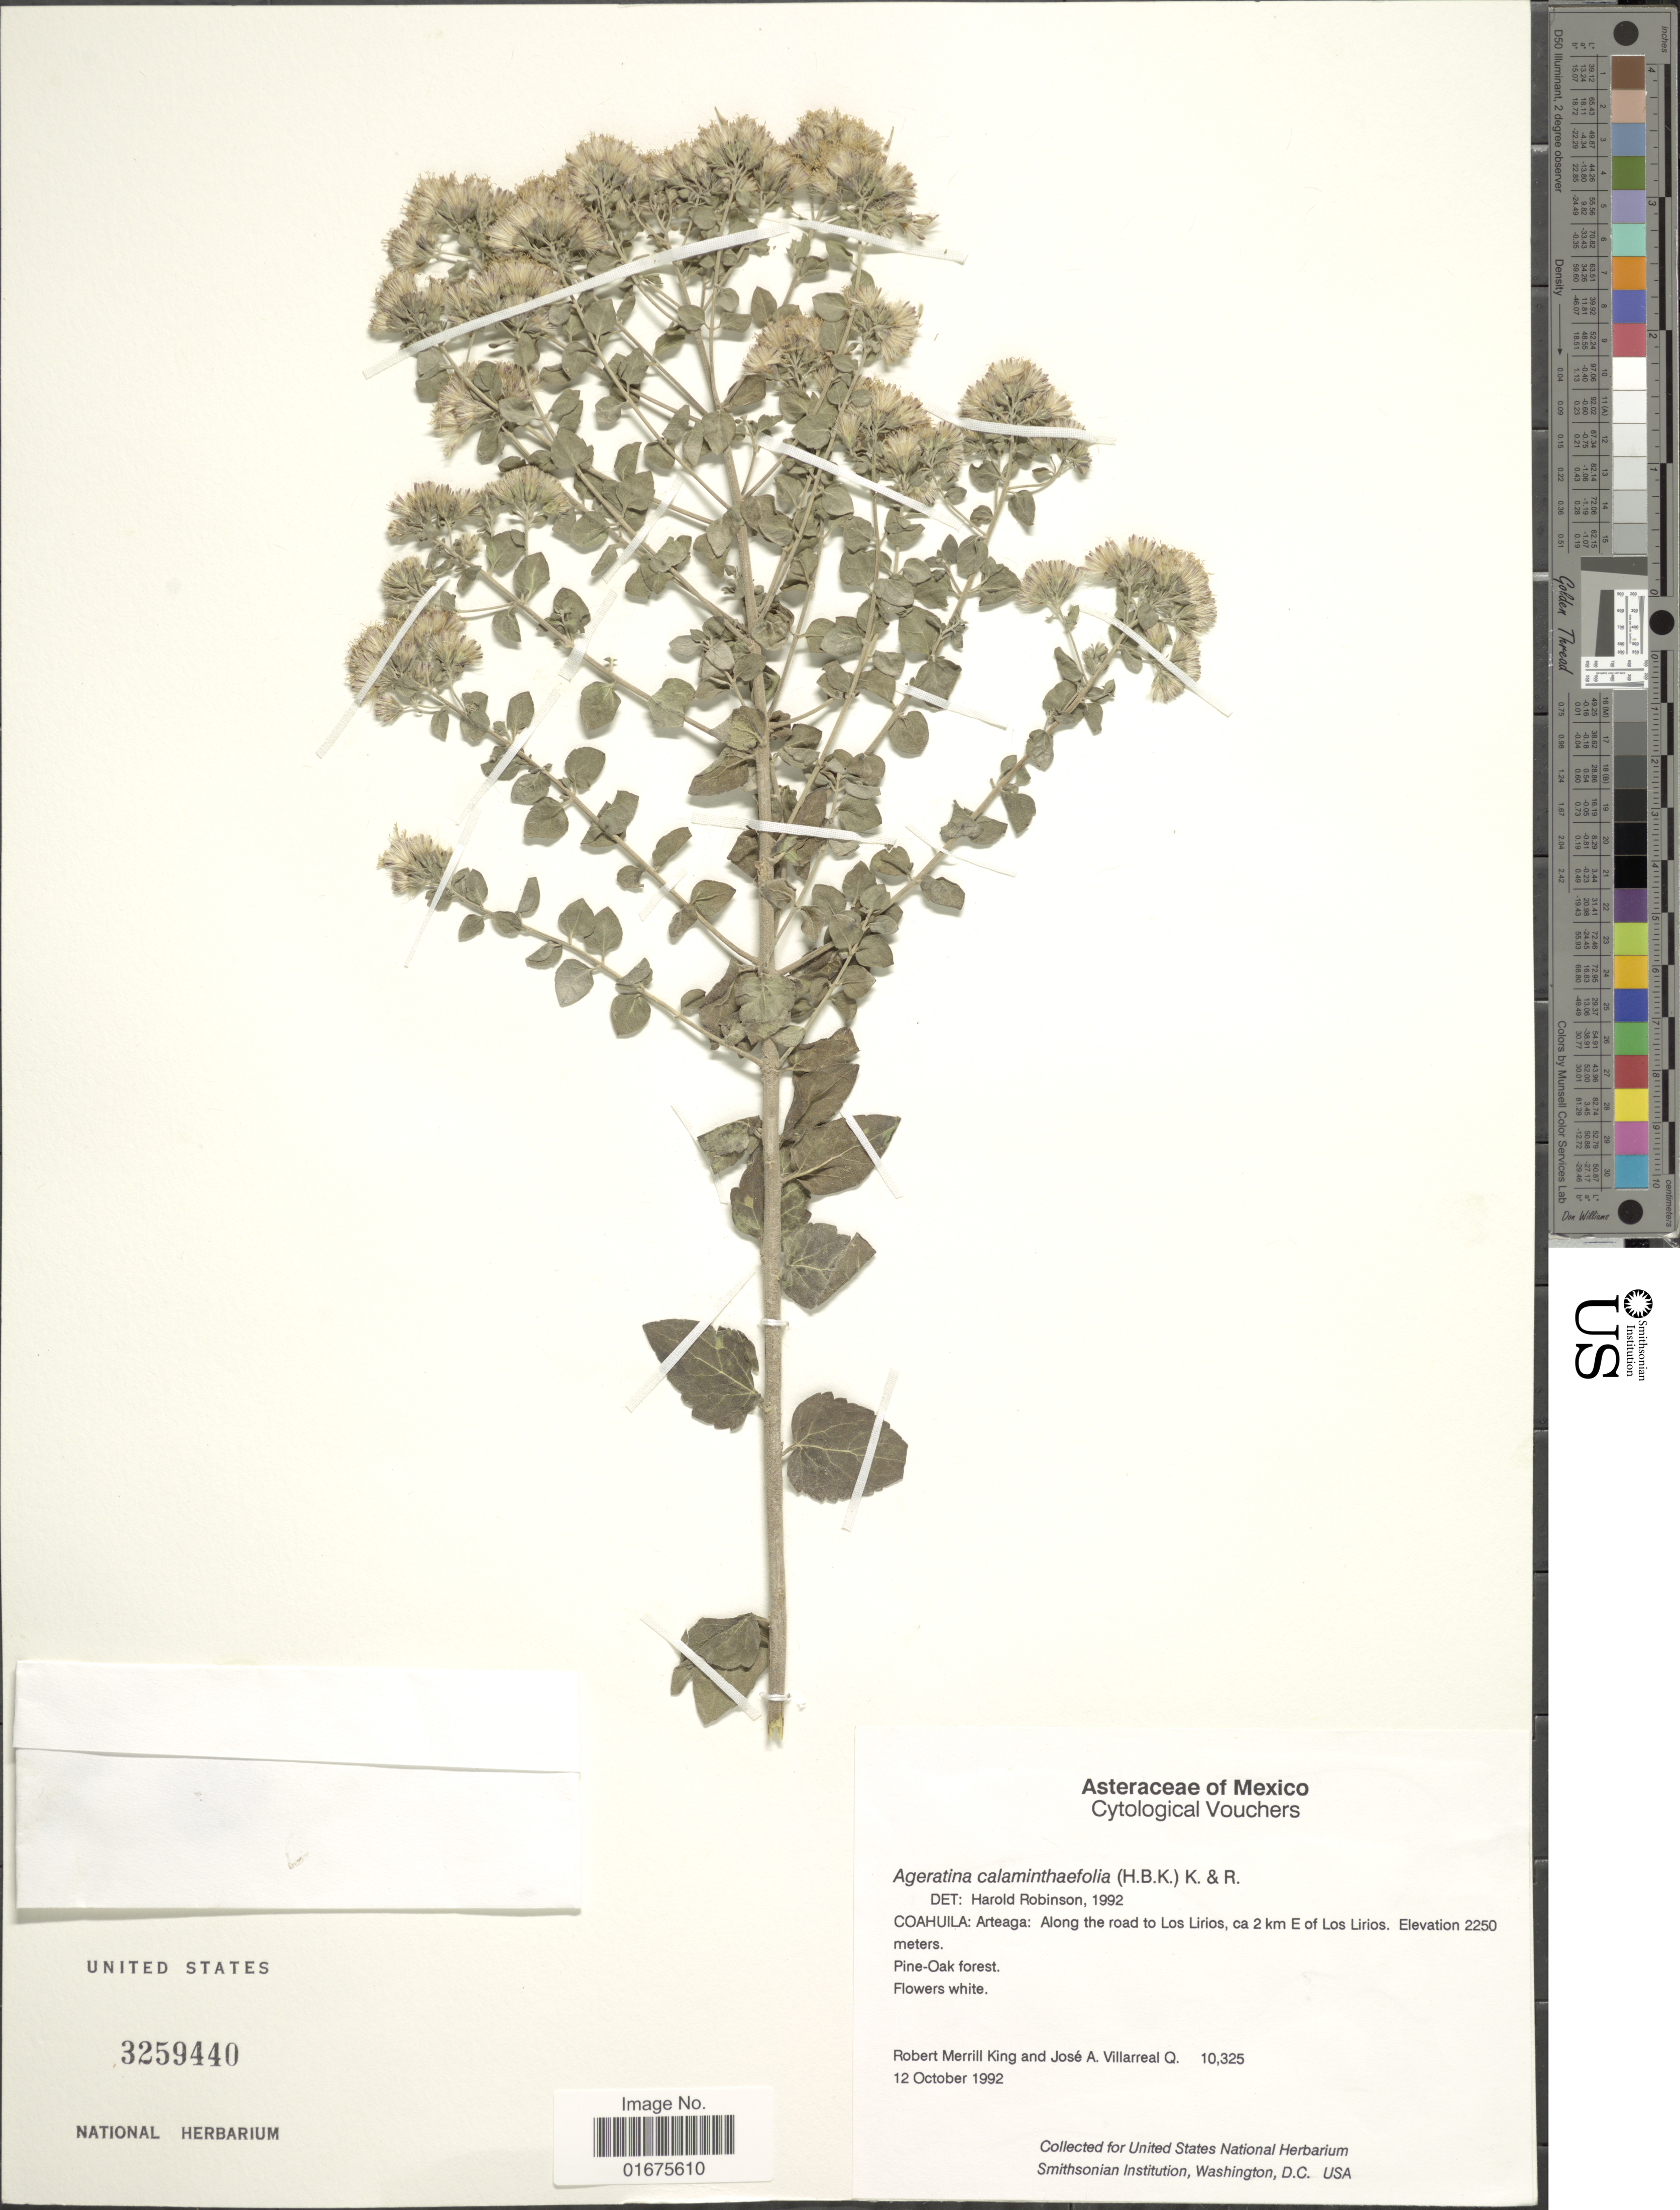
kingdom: Plantae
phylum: Tracheophyta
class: Magnoliopsida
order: Asterales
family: Asteraceae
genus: Ageratina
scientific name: Ageratina calaminthaefolia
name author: (Kunth) R.M. King & H. Rob.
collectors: R. M. King & J. Villarreal-Quintanilla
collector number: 10325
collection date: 1992-10-12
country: Mexico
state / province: Coahuila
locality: Arteaga: Along the road to Los Lirios, ca. 2 km E of Los Lirios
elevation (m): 2250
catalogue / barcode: US 3259440